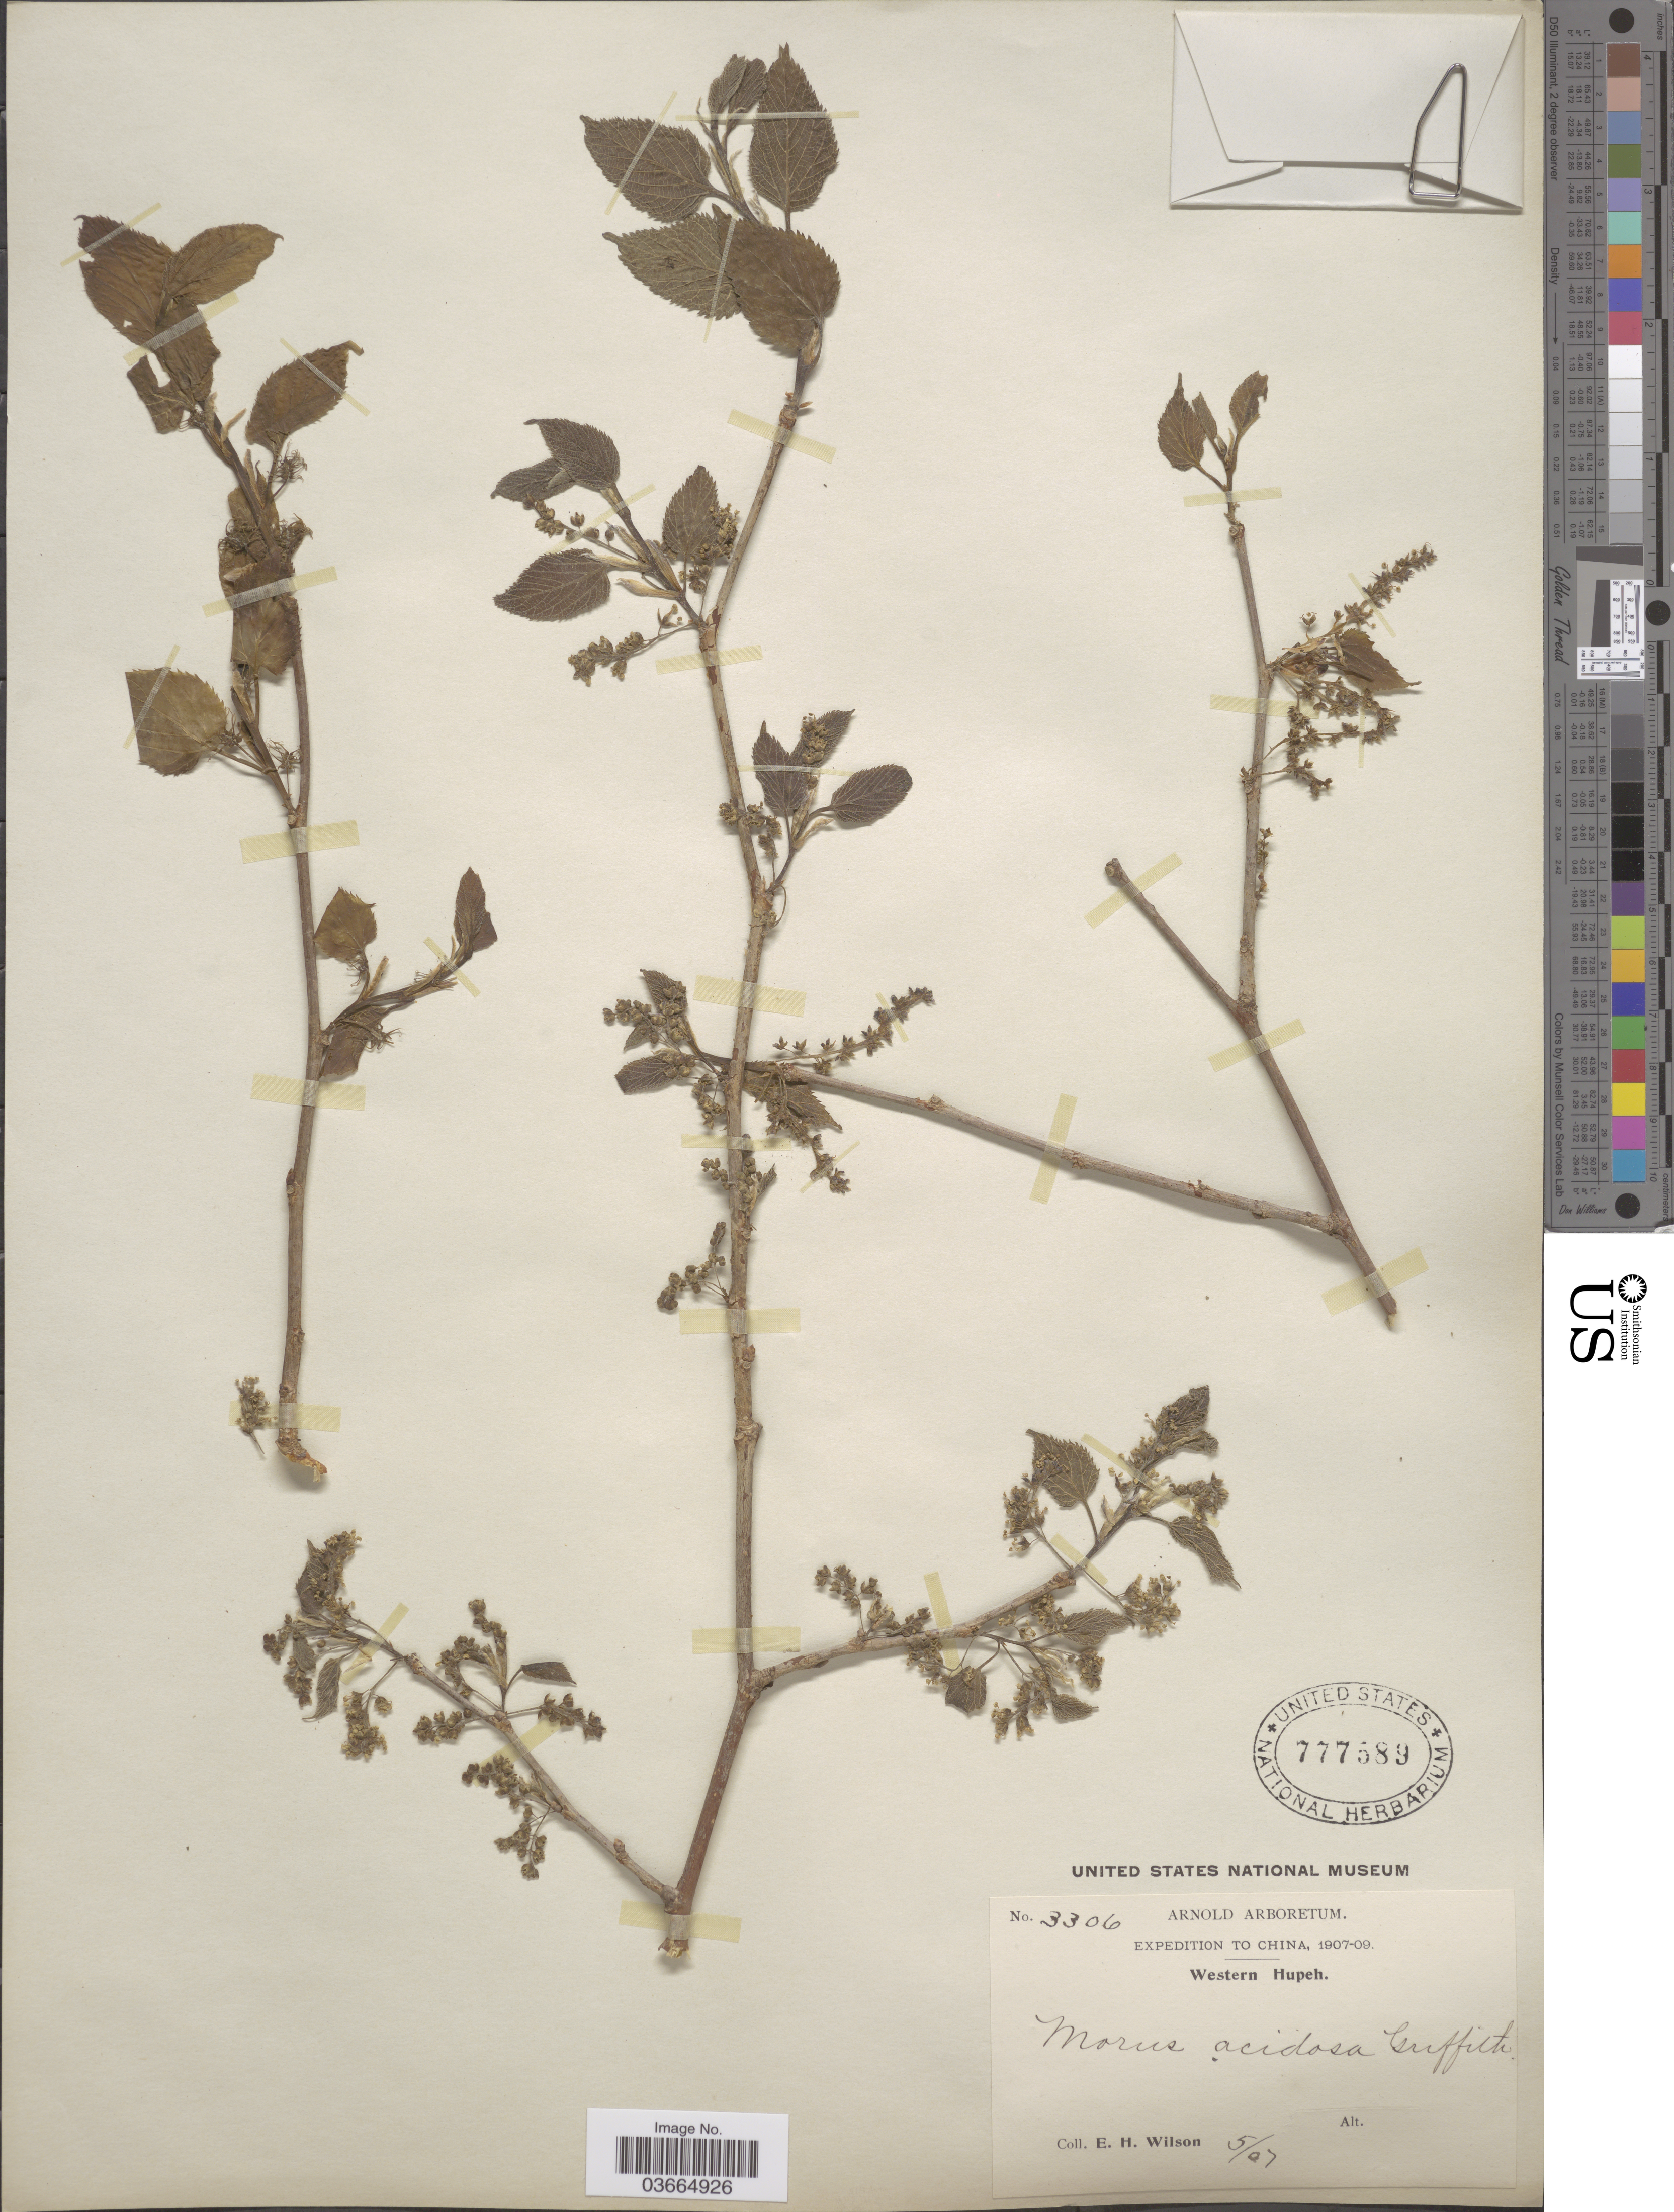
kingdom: Plantae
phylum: Tracheophyta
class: Magnoliopsida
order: Rosales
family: Moraceae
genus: Morus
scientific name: Morus acidosa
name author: Griff.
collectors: E. Wilson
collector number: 3306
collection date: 1907-05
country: China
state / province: Hubei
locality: Western Hupeh.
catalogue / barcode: US 777589